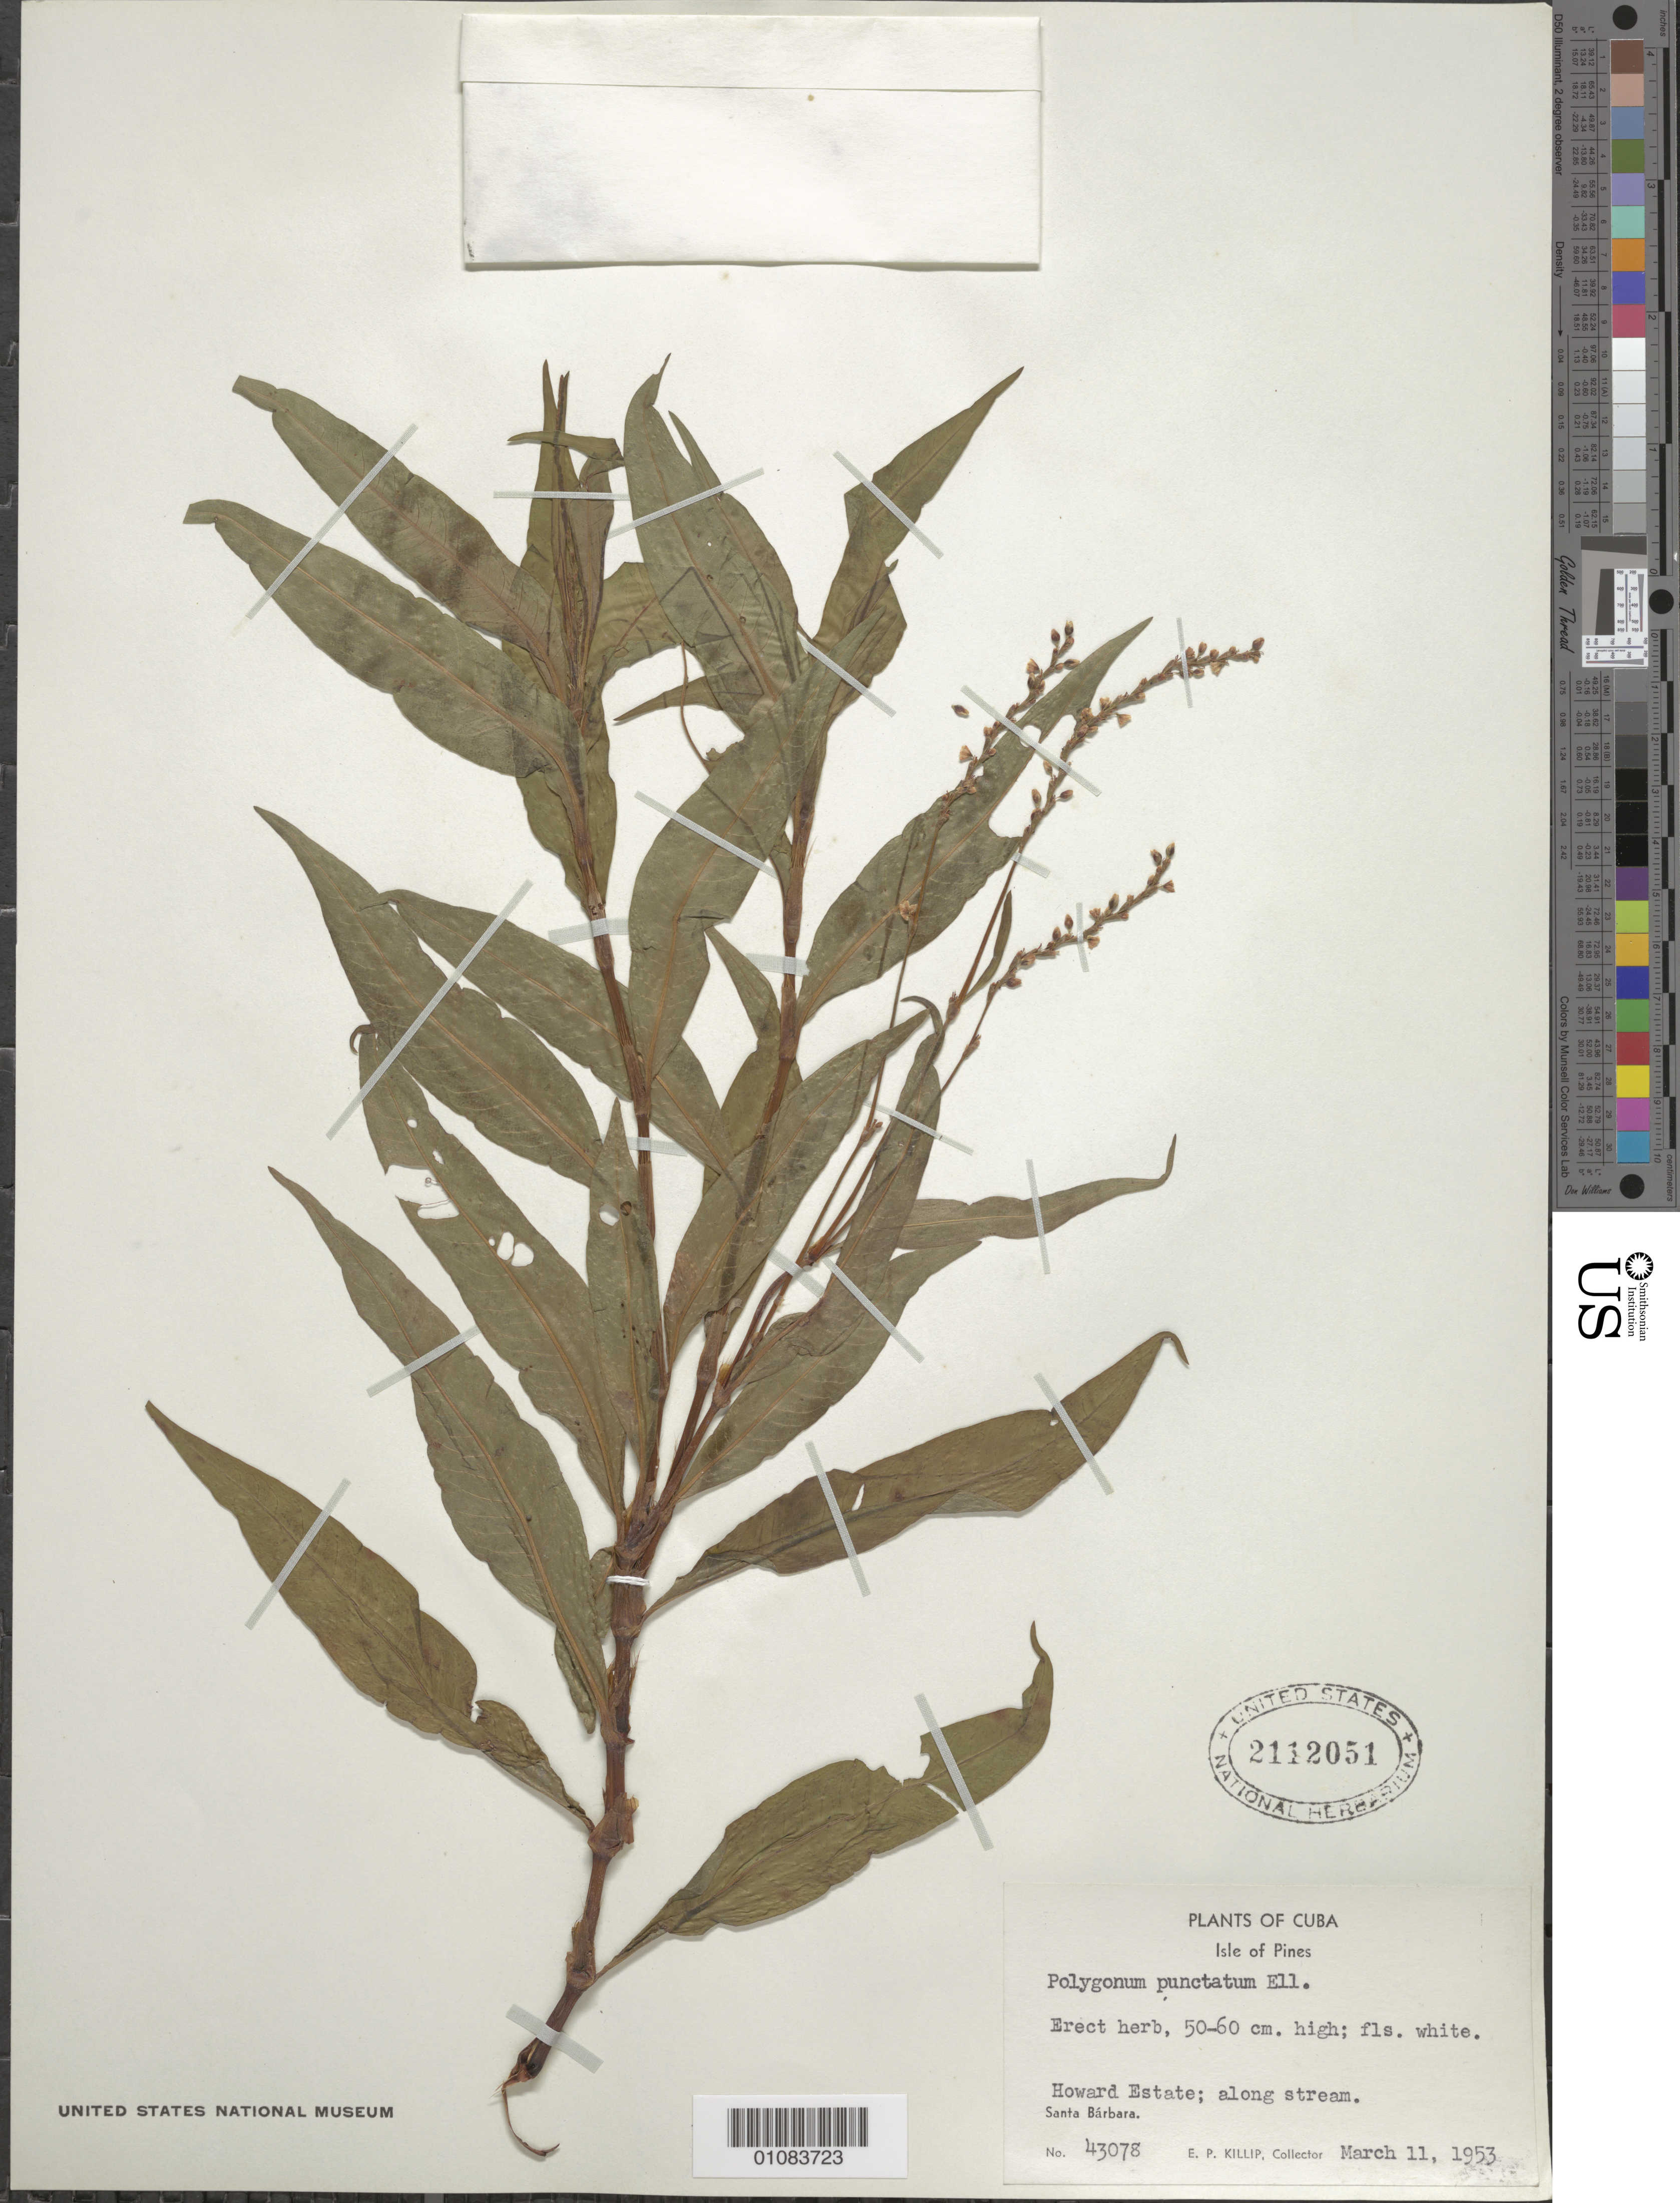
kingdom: Plantae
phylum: Tracheophyta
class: Magnoliopsida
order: Caryophyllales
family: Polygonaceae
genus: Polygonum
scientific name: Polygonum punctatum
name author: Elliott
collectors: E. P. Killip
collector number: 43078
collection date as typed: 11 Mar 1953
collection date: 1953-03-11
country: Cuba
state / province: Isla de La Juventud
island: Isla de la Juventud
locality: Isle of Pines, Santa Barbara, Howard Estate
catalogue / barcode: US 2112051